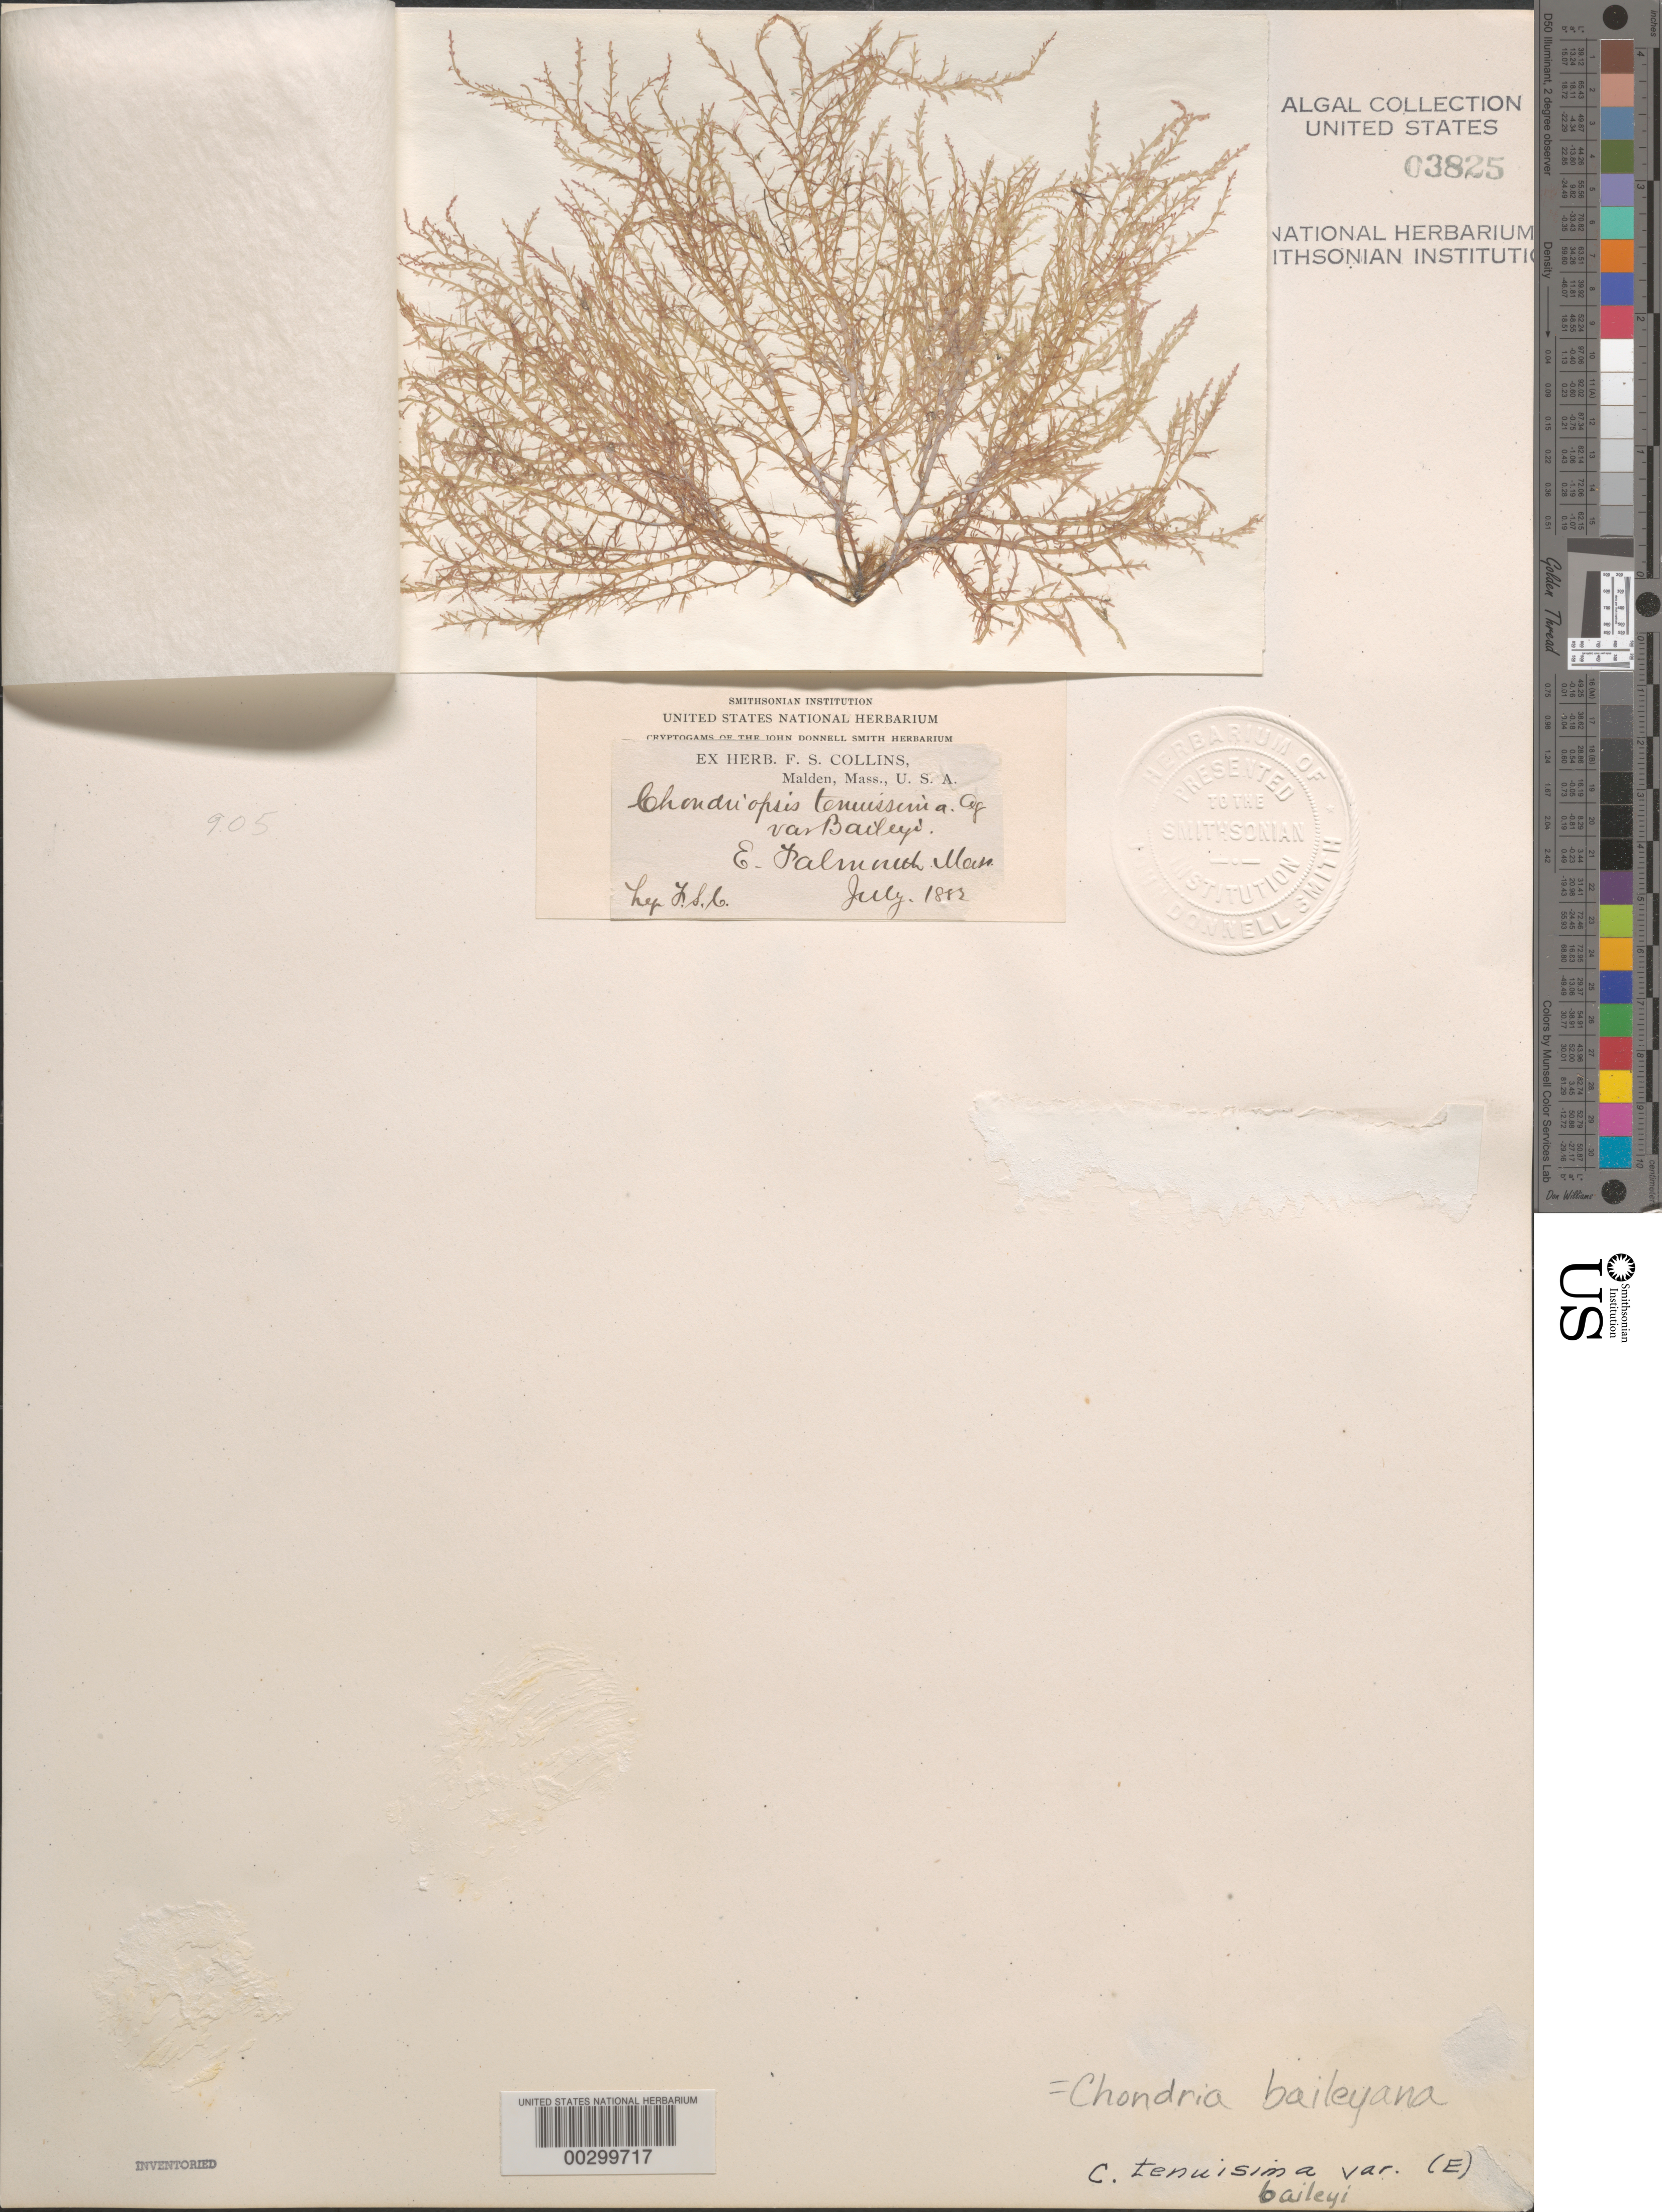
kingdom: Plantae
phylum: Rhodophyta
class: Florideophyceae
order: Ceramiales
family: Rhodomelaceae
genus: Chondria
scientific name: Chondria baileyana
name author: (Mont.) Harv.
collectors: F. Collins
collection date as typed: Jul 1882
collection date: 1882-07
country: United States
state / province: Massachusetts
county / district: Barnstable County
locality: East Falmouth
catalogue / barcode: US 3825